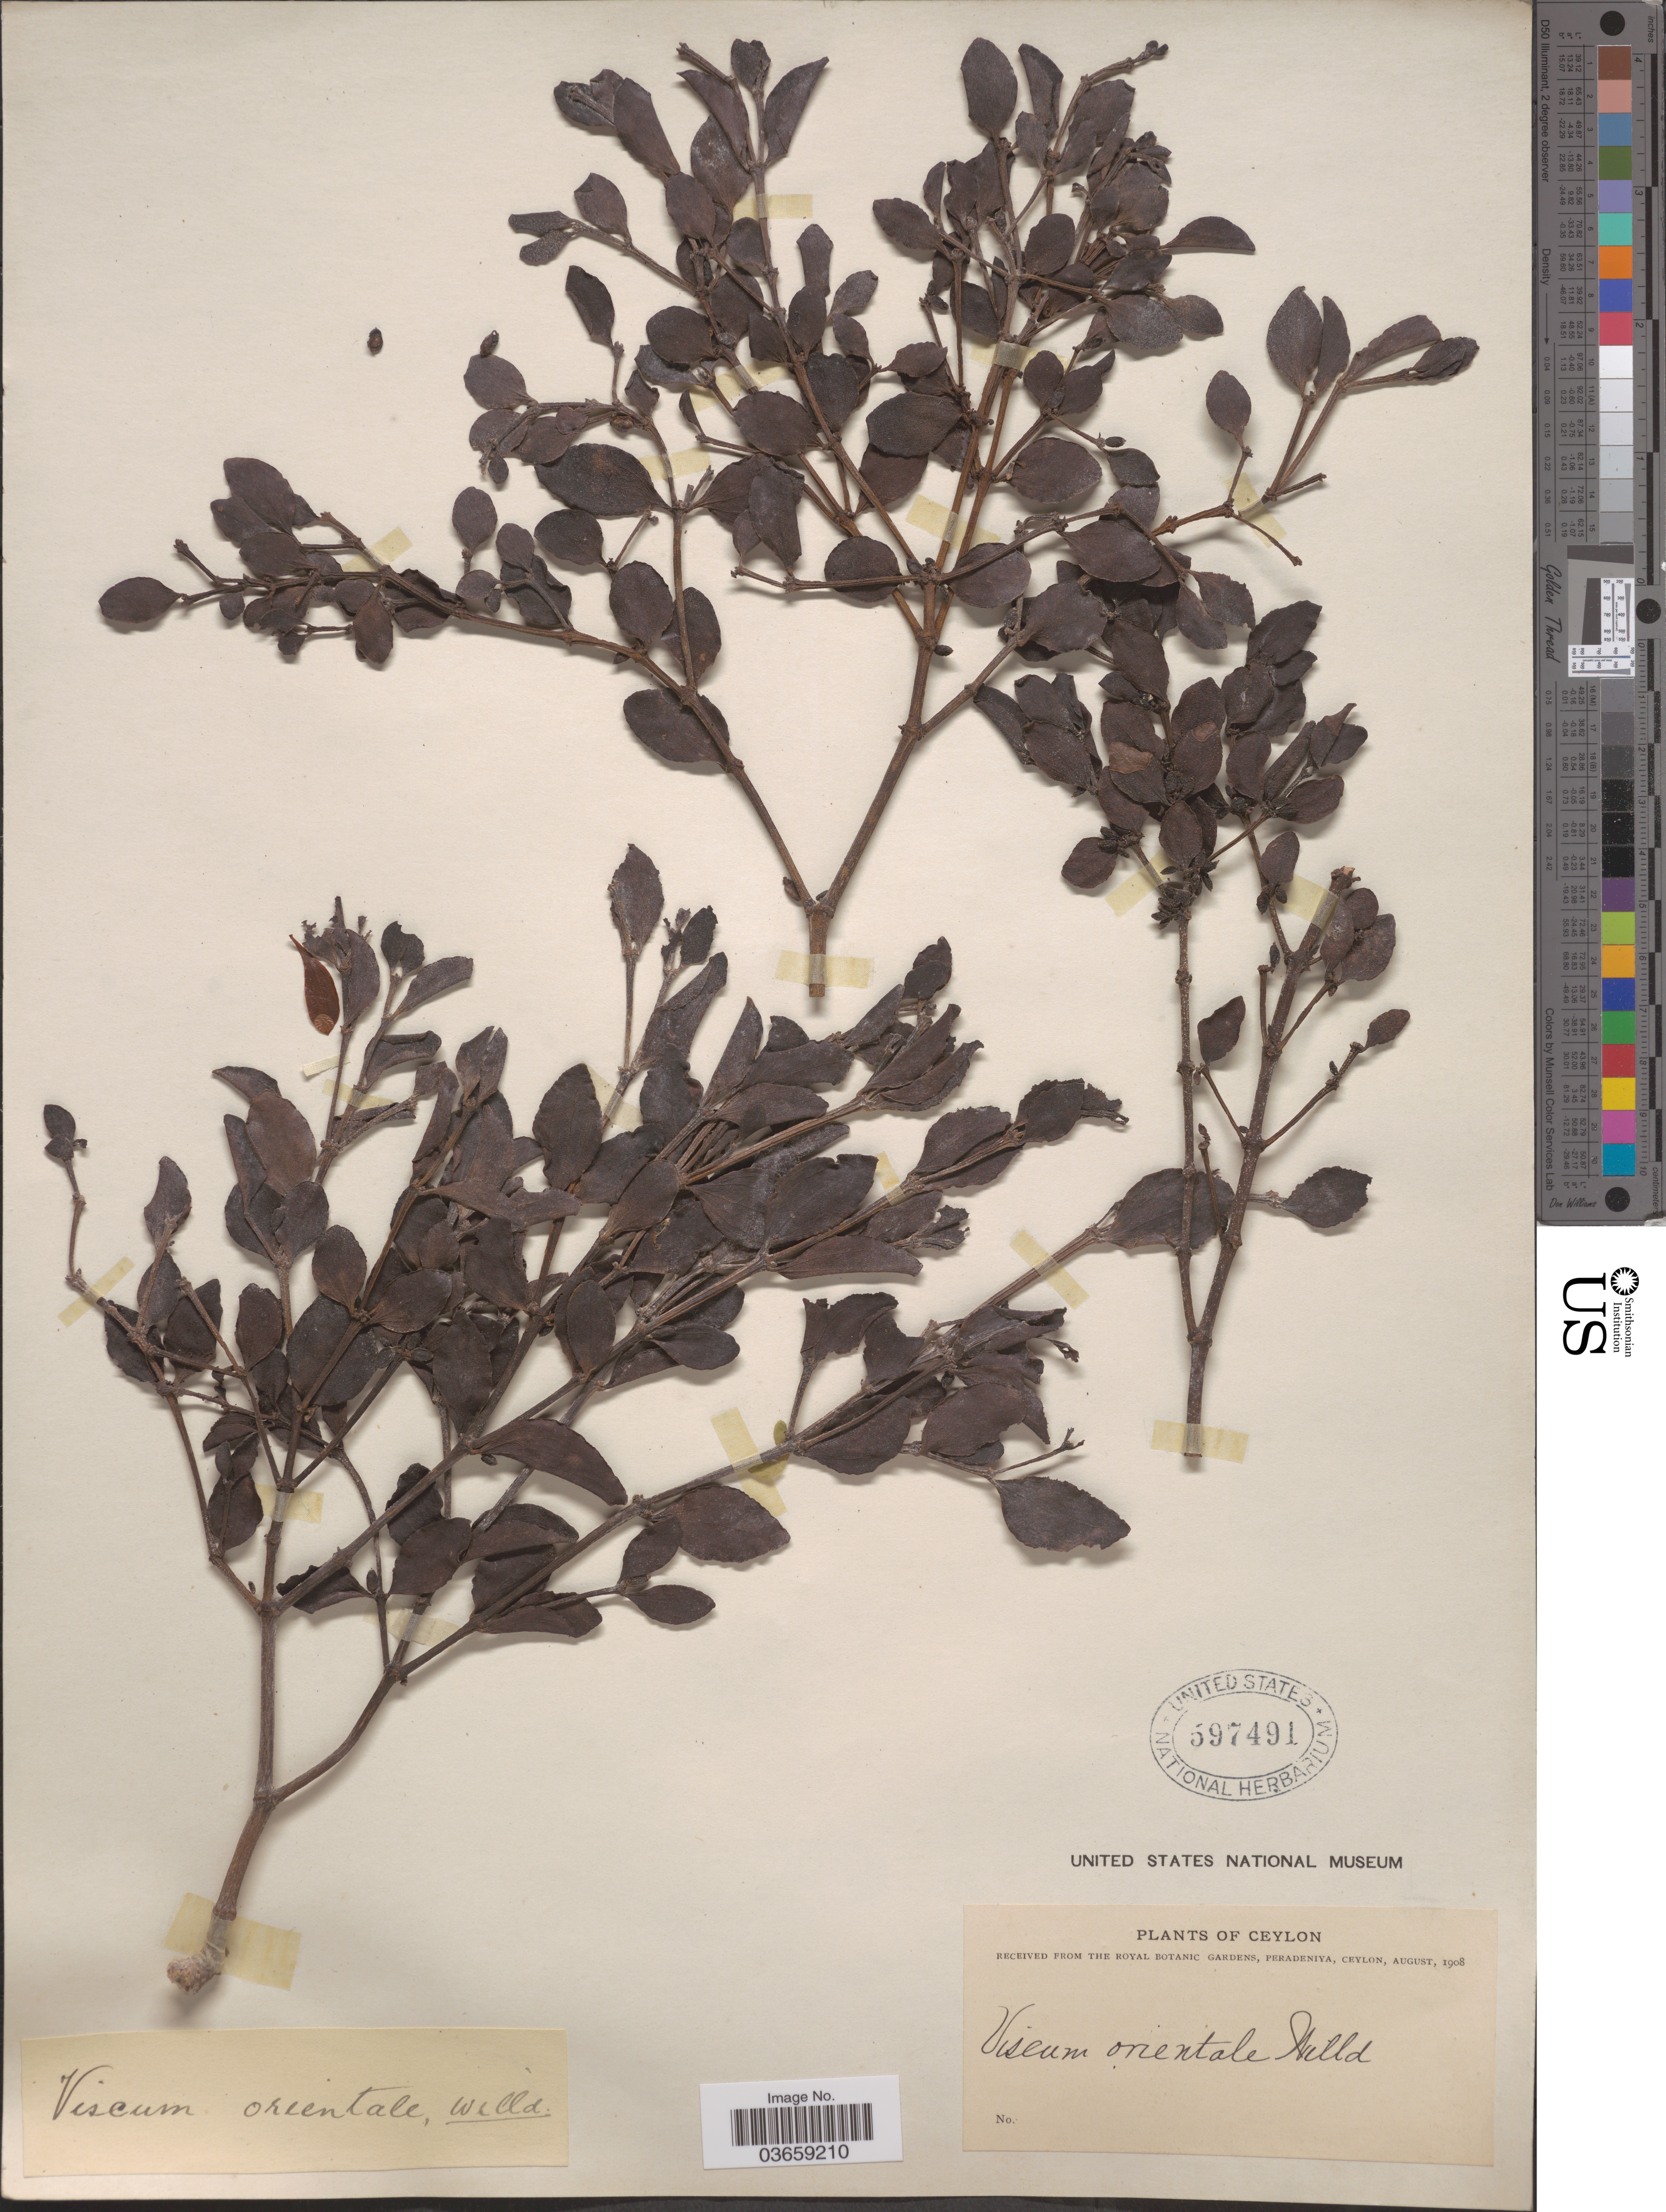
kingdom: Plantae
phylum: Tracheophyta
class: Magnoliopsida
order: Santalales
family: Viscaceae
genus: Viscum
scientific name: Viscum orientale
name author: DC.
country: Sri Lanka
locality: Ceylon.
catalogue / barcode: US 597491